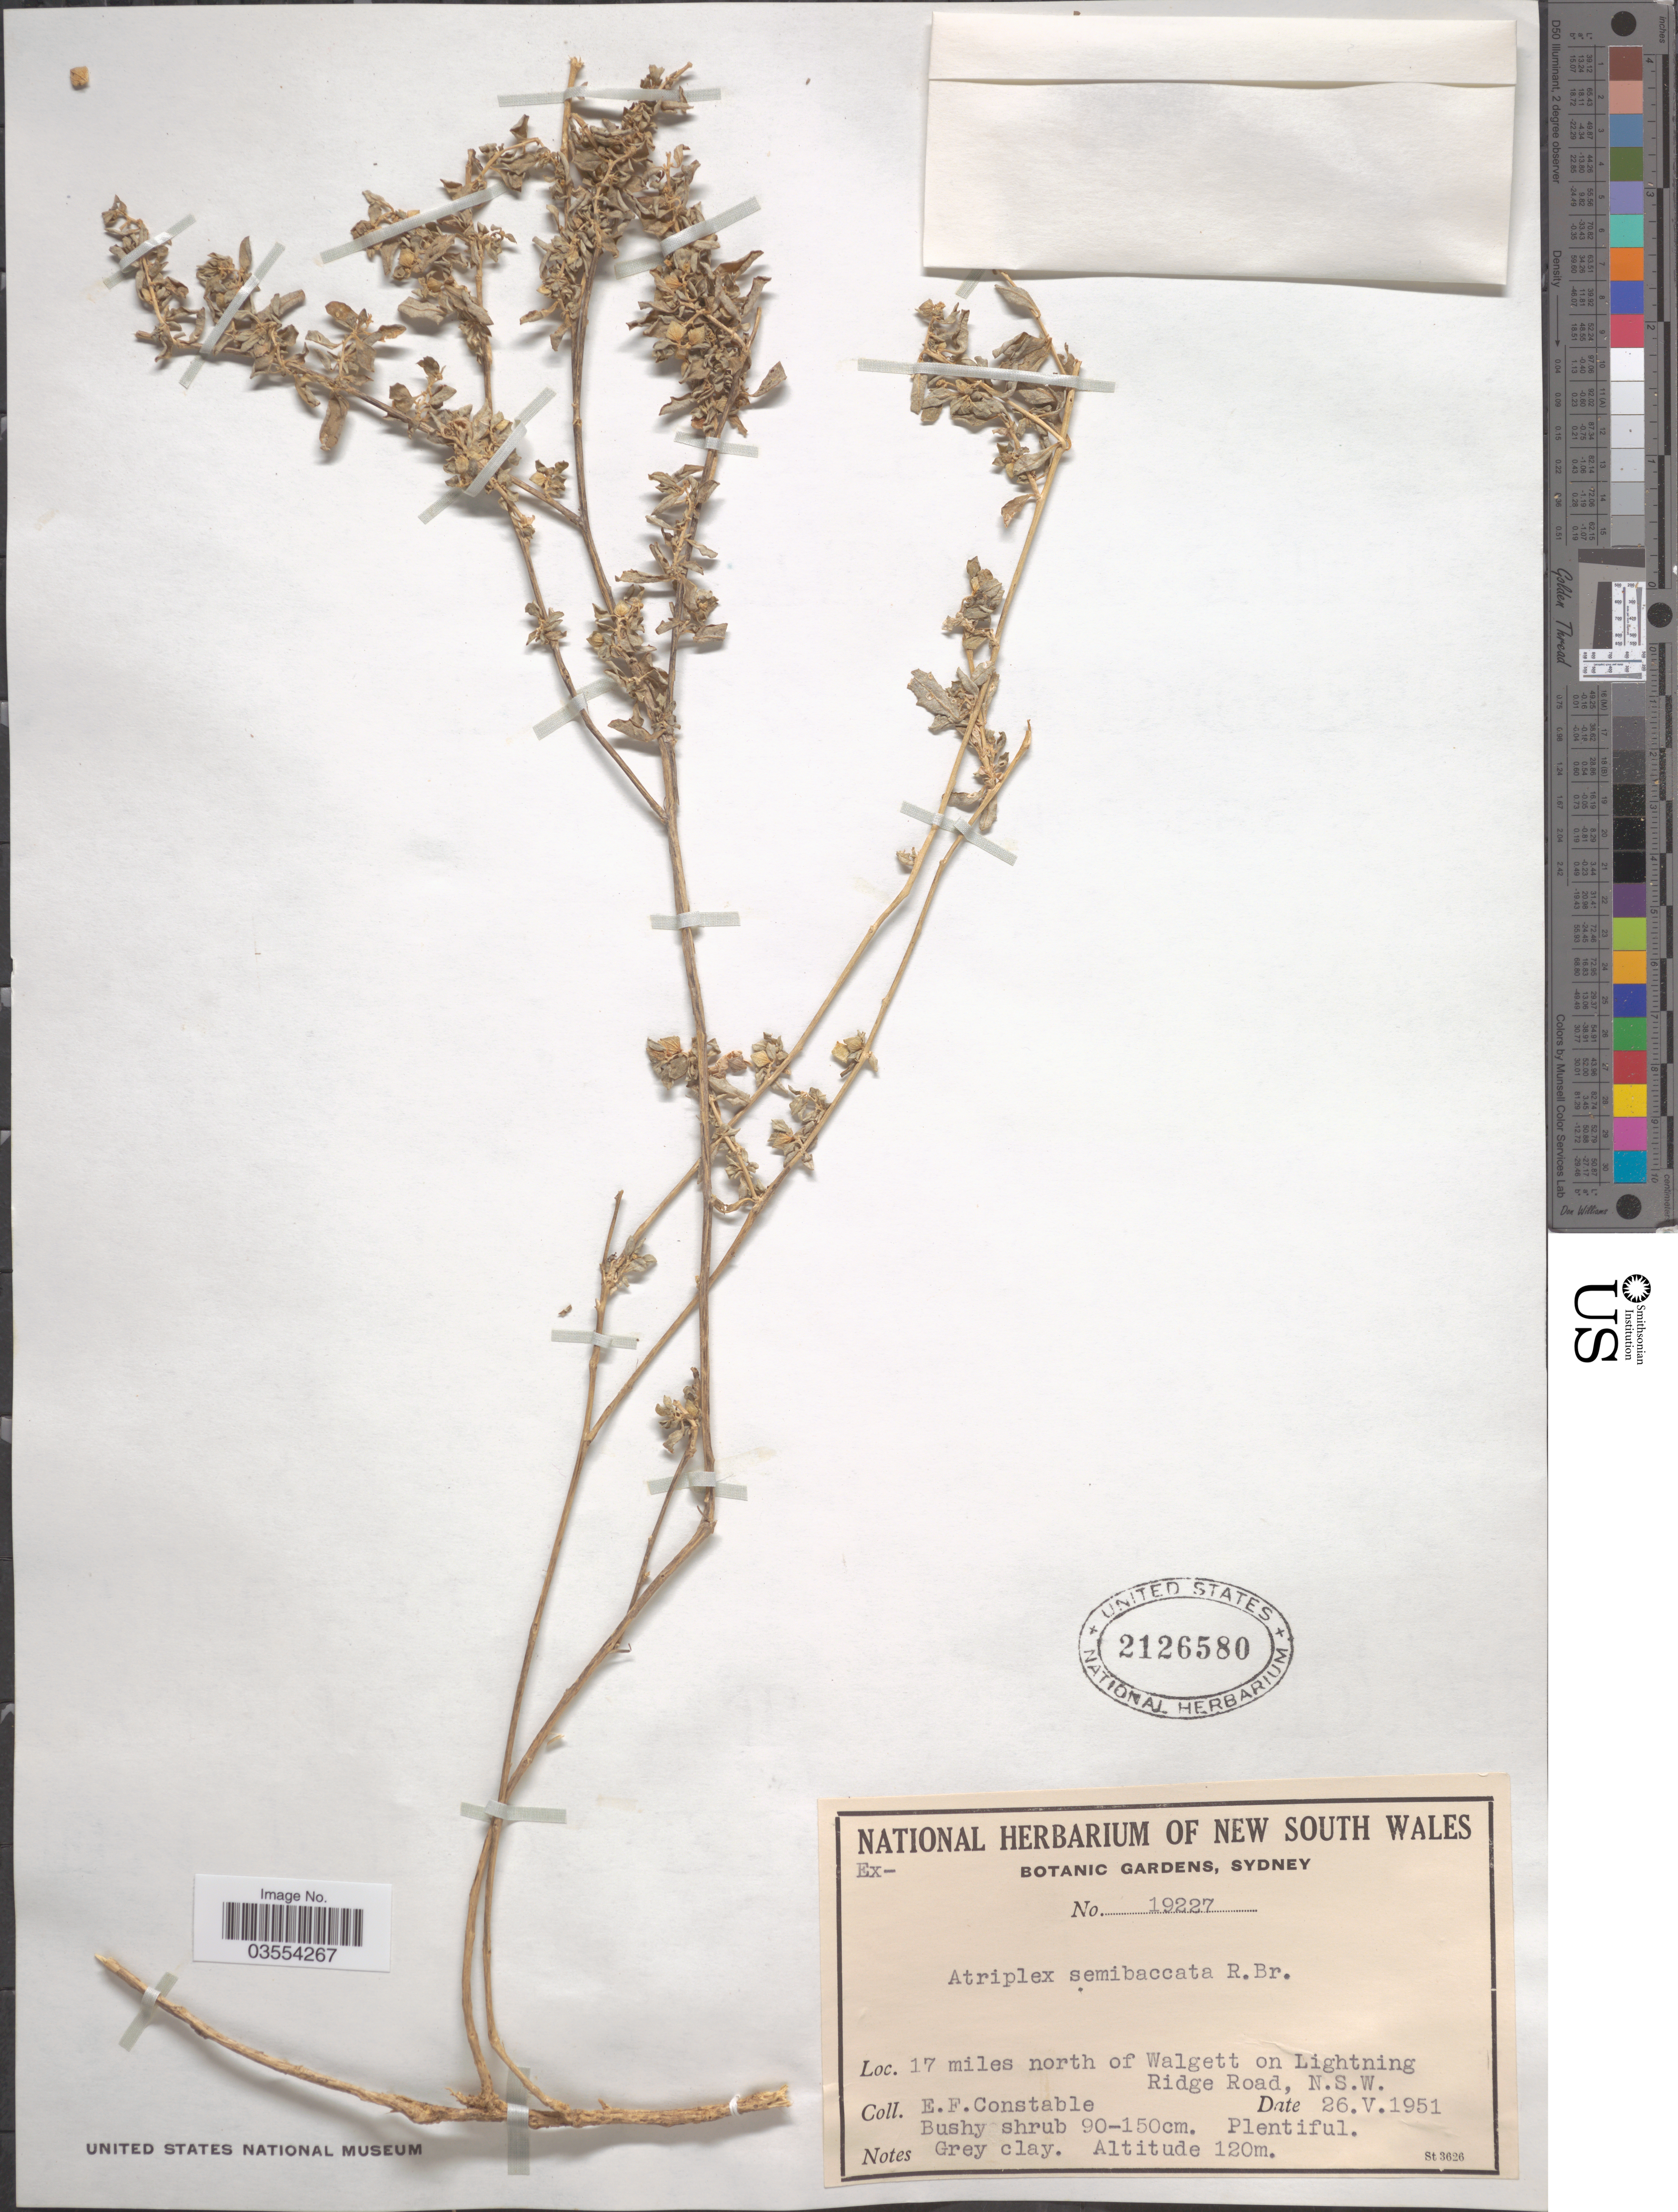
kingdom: Plantae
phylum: Tracheophyta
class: Magnoliopsida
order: Caryophyllales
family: Amaranthaceae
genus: Atriplex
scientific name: Atriplex semibaccata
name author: R. Br.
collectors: E. F. Constable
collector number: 19227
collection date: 1951-05-26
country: Australia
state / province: New South Wales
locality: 17 miles north of Walgett on Lightning Ridge Road.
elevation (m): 120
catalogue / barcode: US 2126580